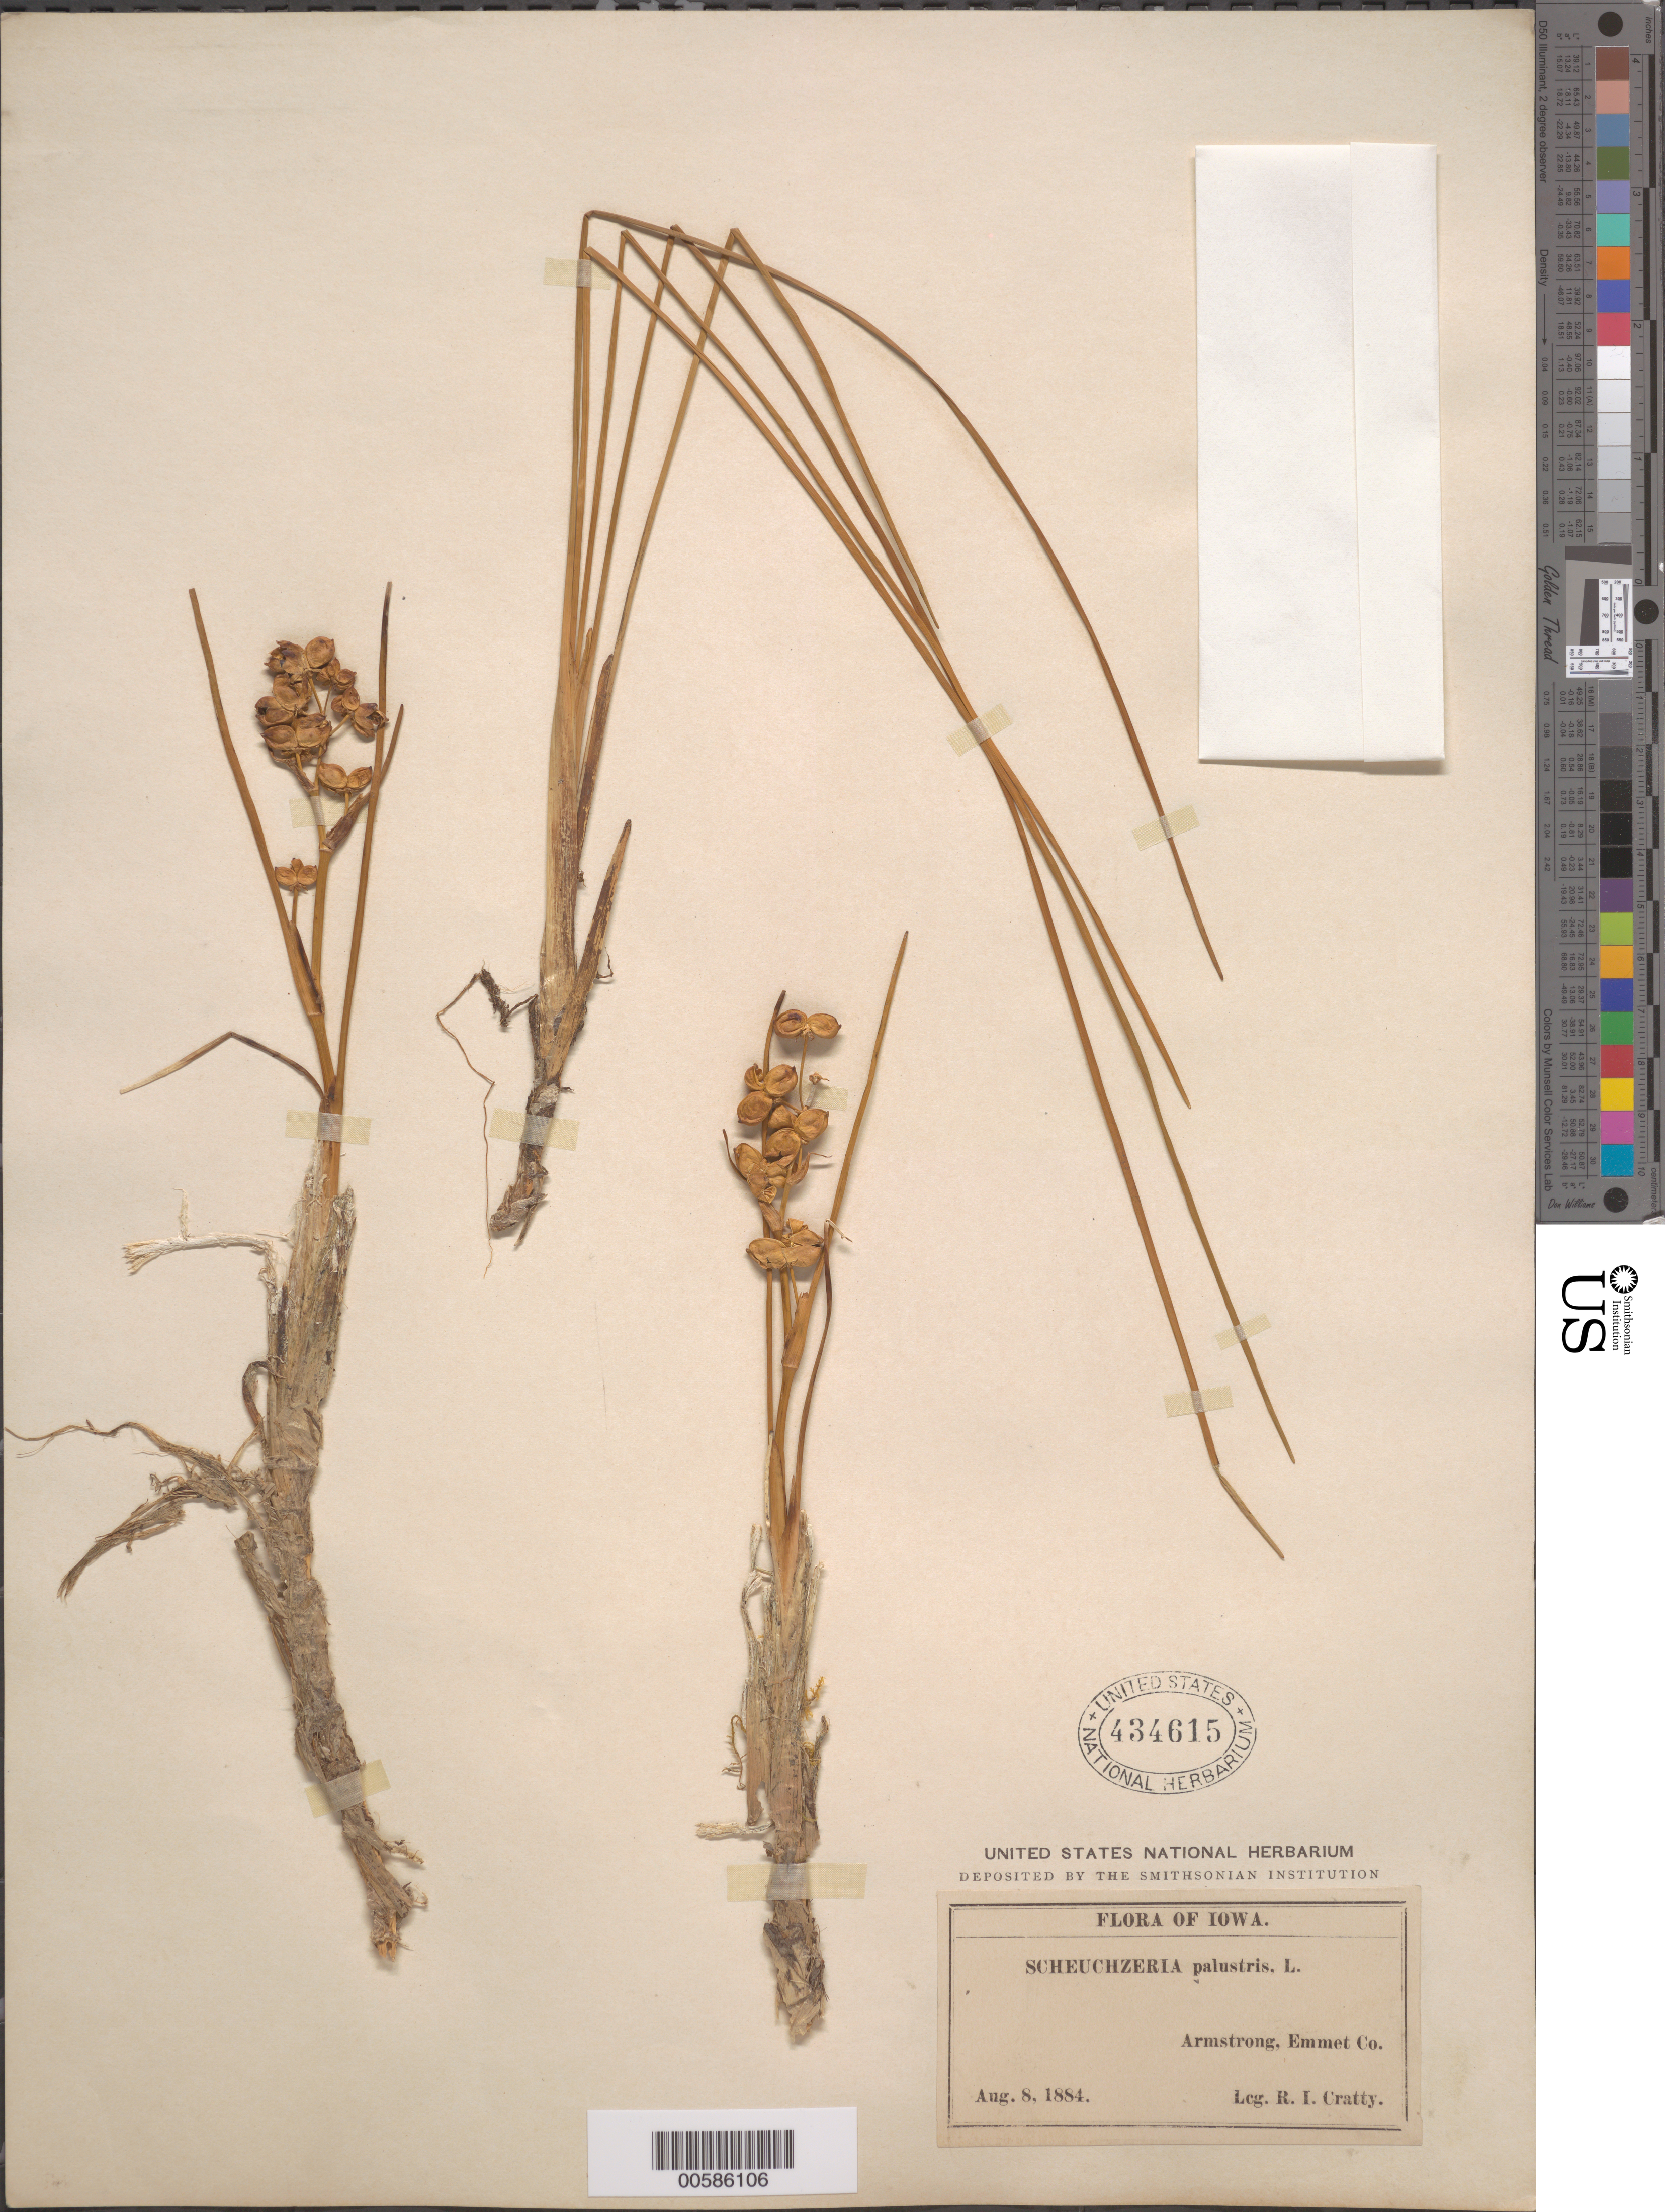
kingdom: Plantae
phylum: Tracheophyta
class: Liliopsida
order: Alismatales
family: Scheuchzeriaceae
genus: Scheuchzeria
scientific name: Scheuchzeria palustris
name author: L.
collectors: R. Cratty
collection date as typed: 08 Aug 1884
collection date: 1884-08-08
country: United States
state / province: Iowa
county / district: Emmet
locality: Armstrong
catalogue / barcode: US 434615